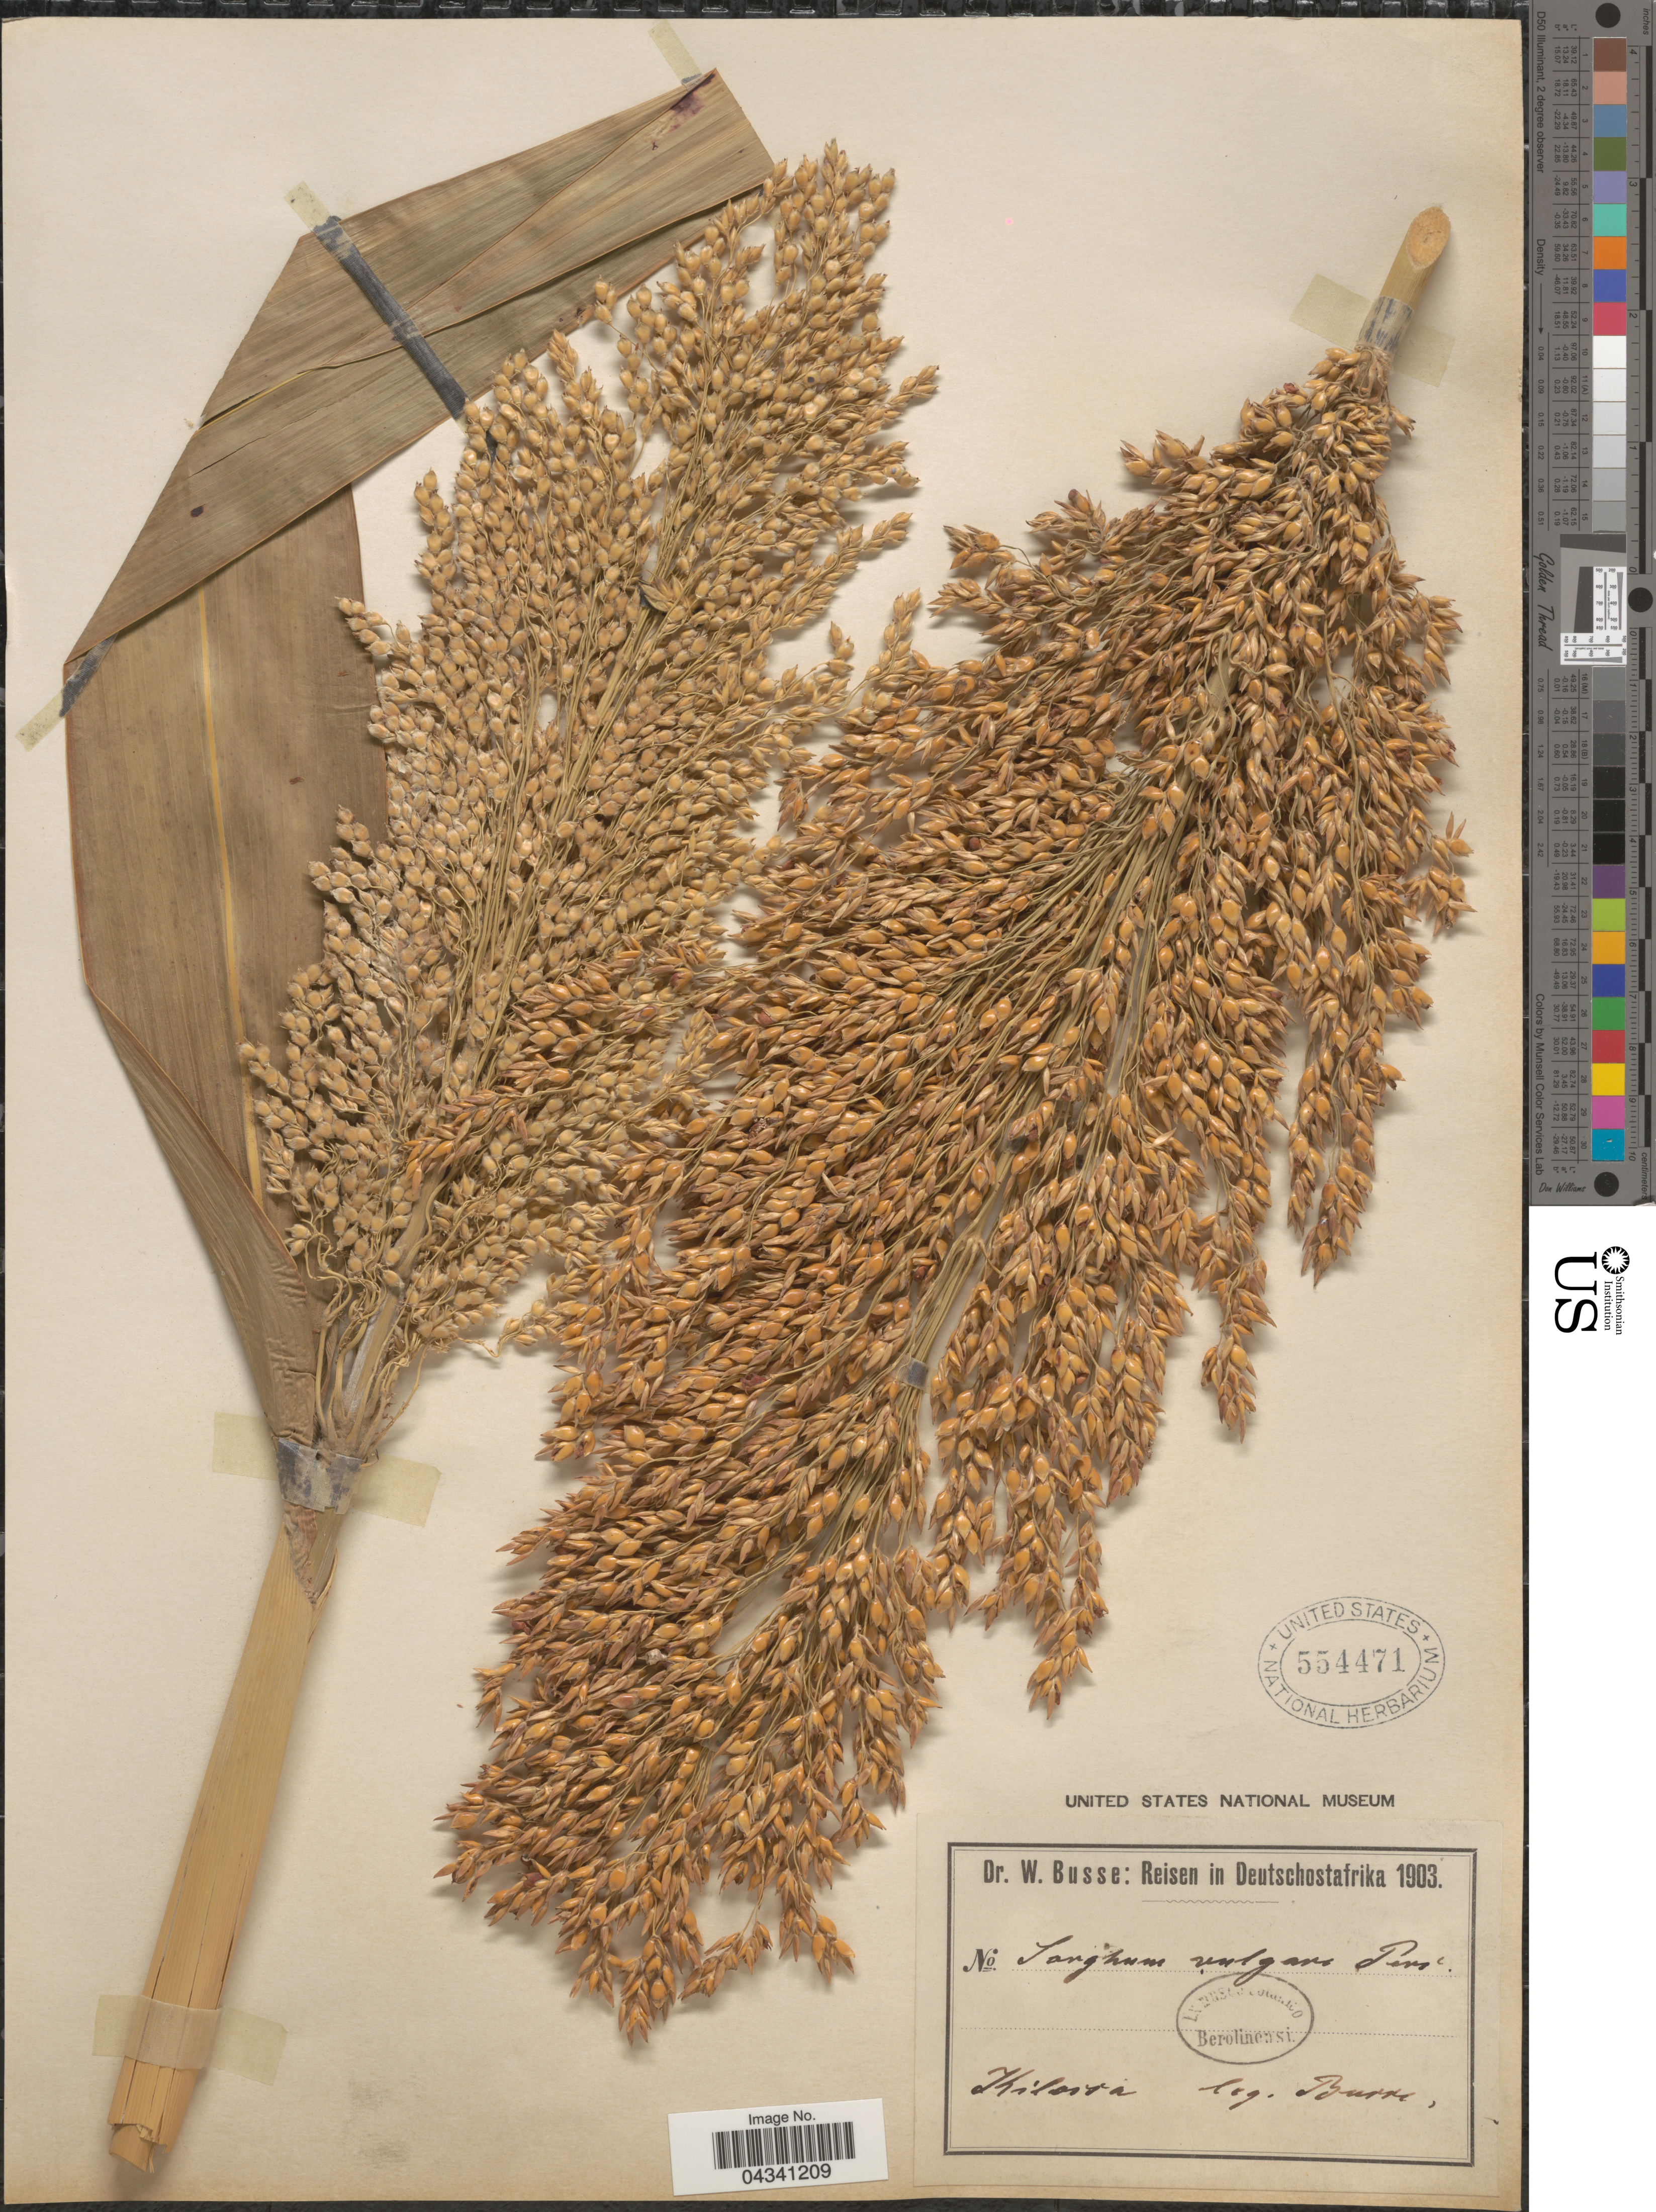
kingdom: Plantae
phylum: Tracheophyta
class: Liliopsida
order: Poales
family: Poaceae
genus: Sorghum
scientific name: Sorghum sp.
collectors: W. Busse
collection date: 1903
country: Tanzania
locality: Reisen in Deutschostafrika 1903. Kilossa.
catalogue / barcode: US 554471